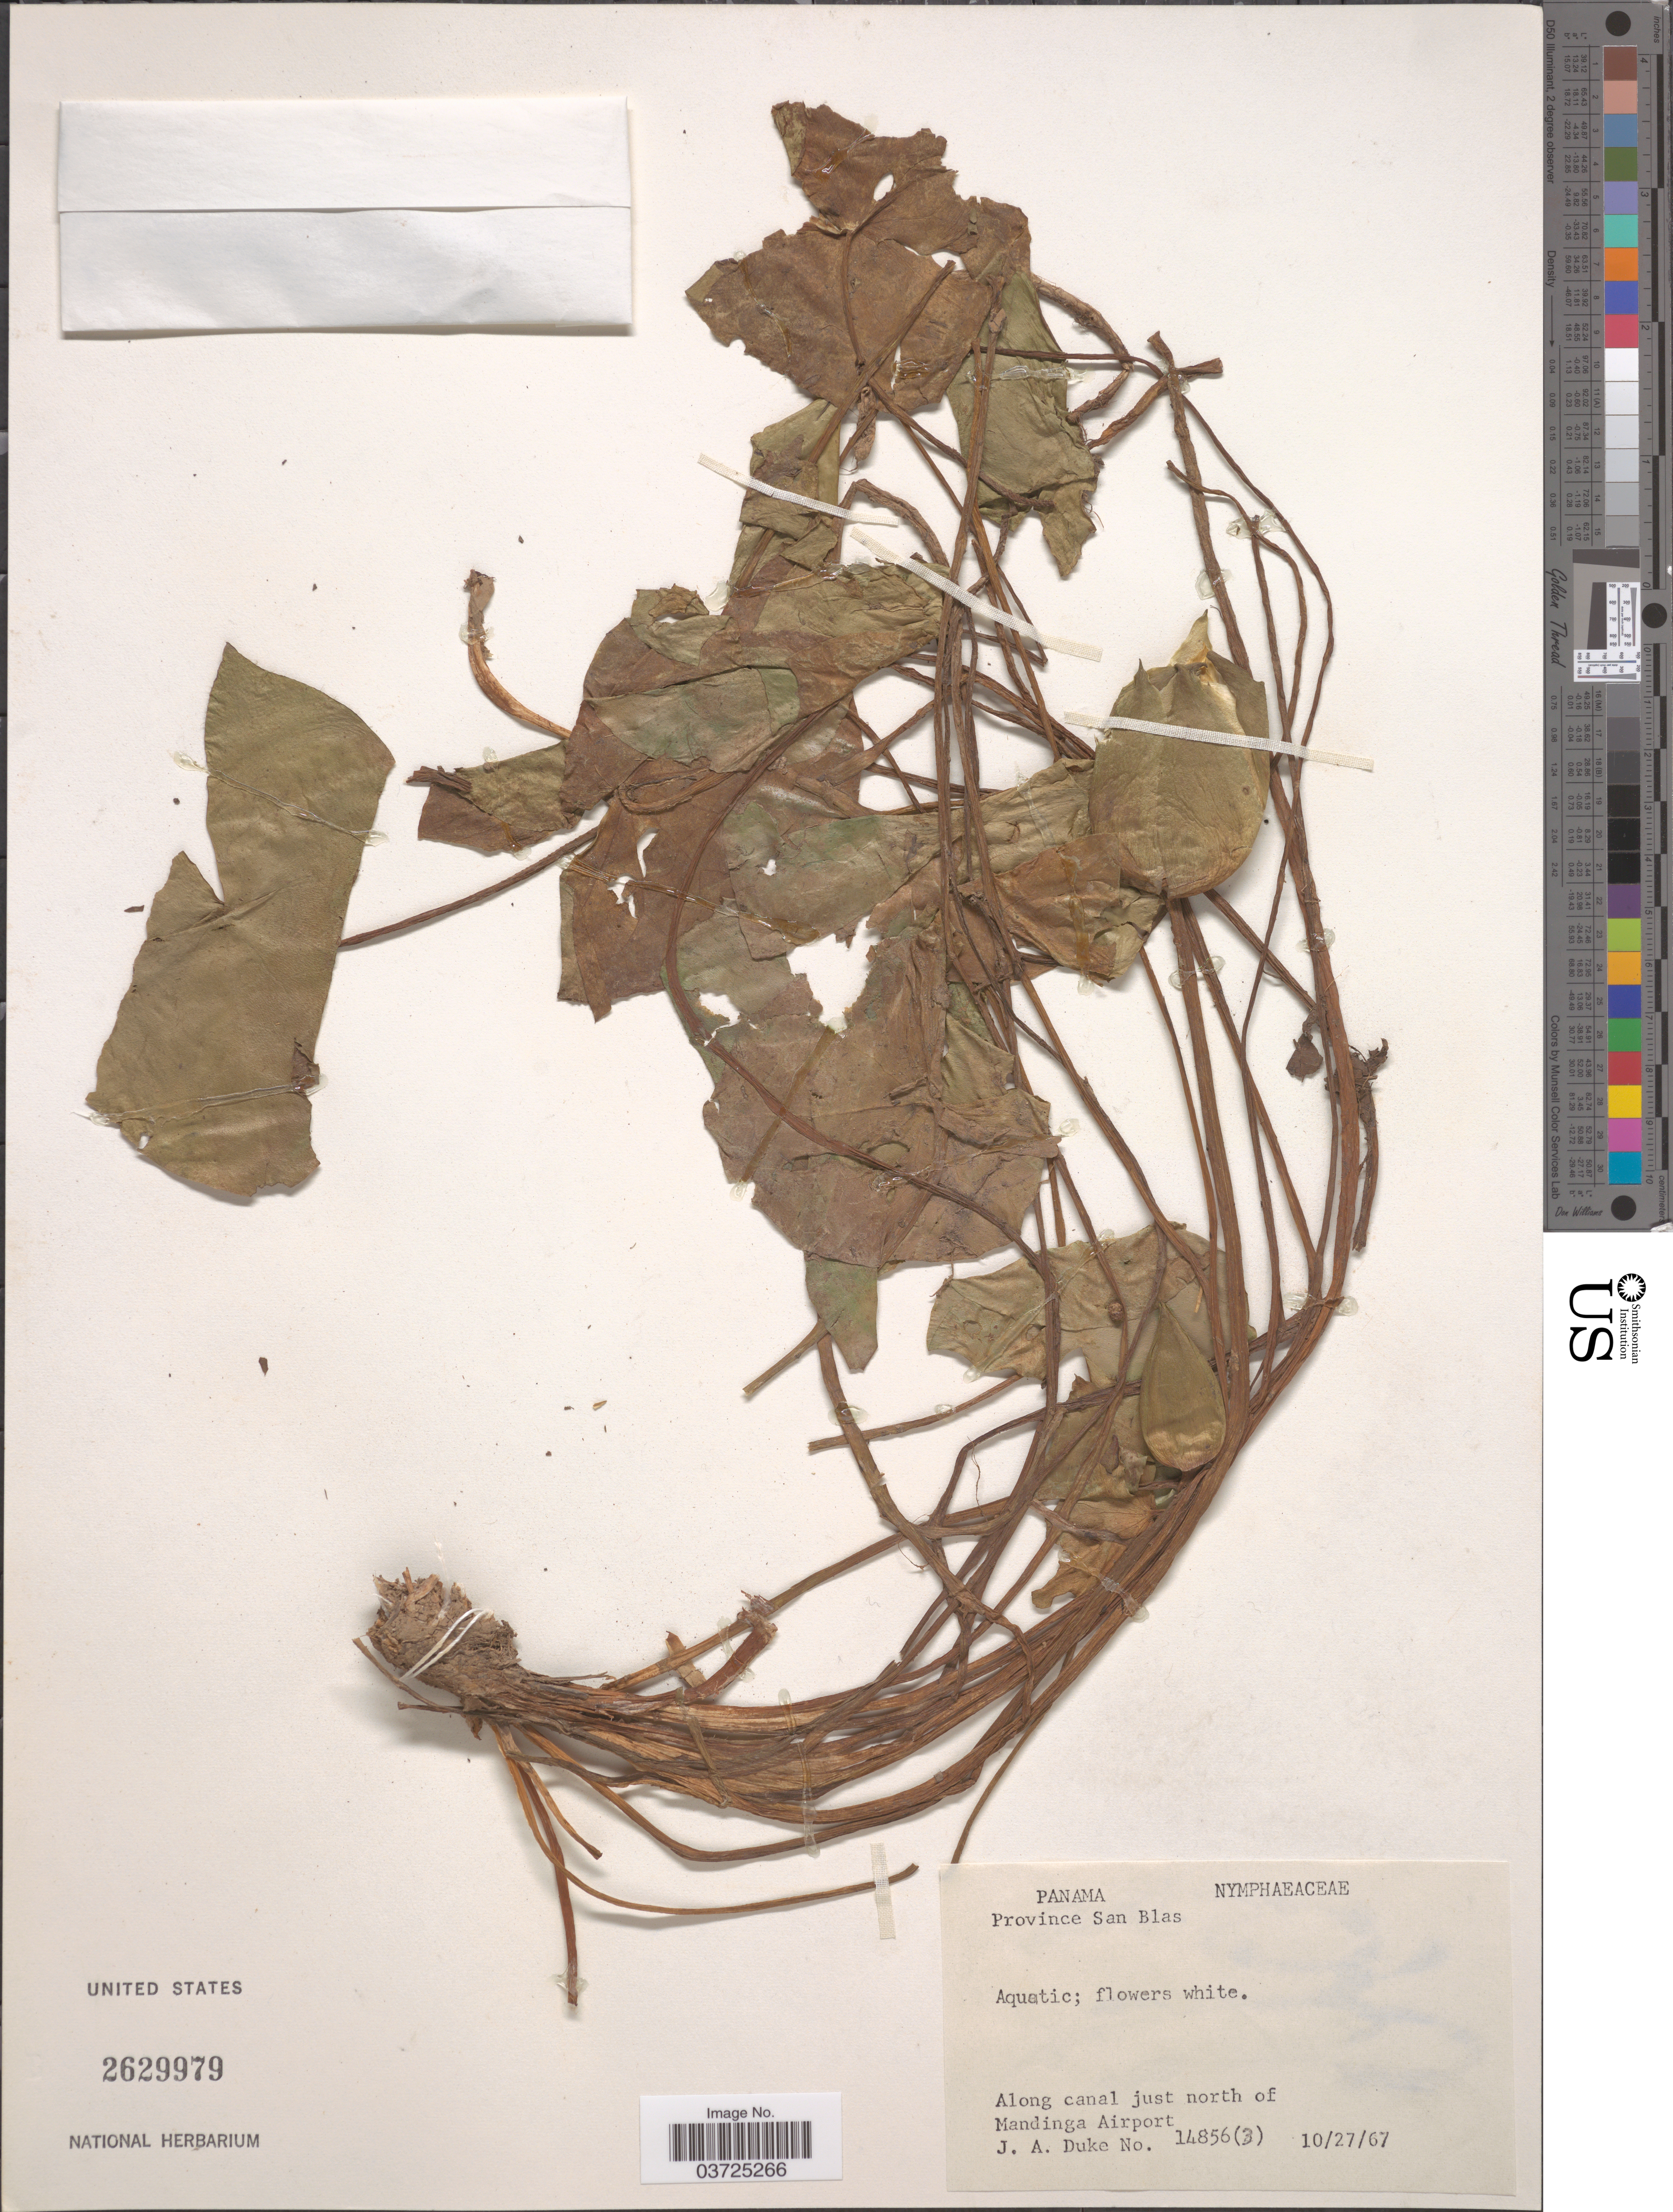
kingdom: Plantae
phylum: Tracheophyta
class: Magnoliopsida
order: Nymphaeales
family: Nymphaeaceae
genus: Nymphaea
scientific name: Nymphaea sp.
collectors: J. A. Duke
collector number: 14856(3)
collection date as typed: Transcribed d/m/y: 27/10/67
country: Panama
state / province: Kuna Yala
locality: Province San Blas. Along canal just north of Mandinga Airport.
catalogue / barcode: US 2629979